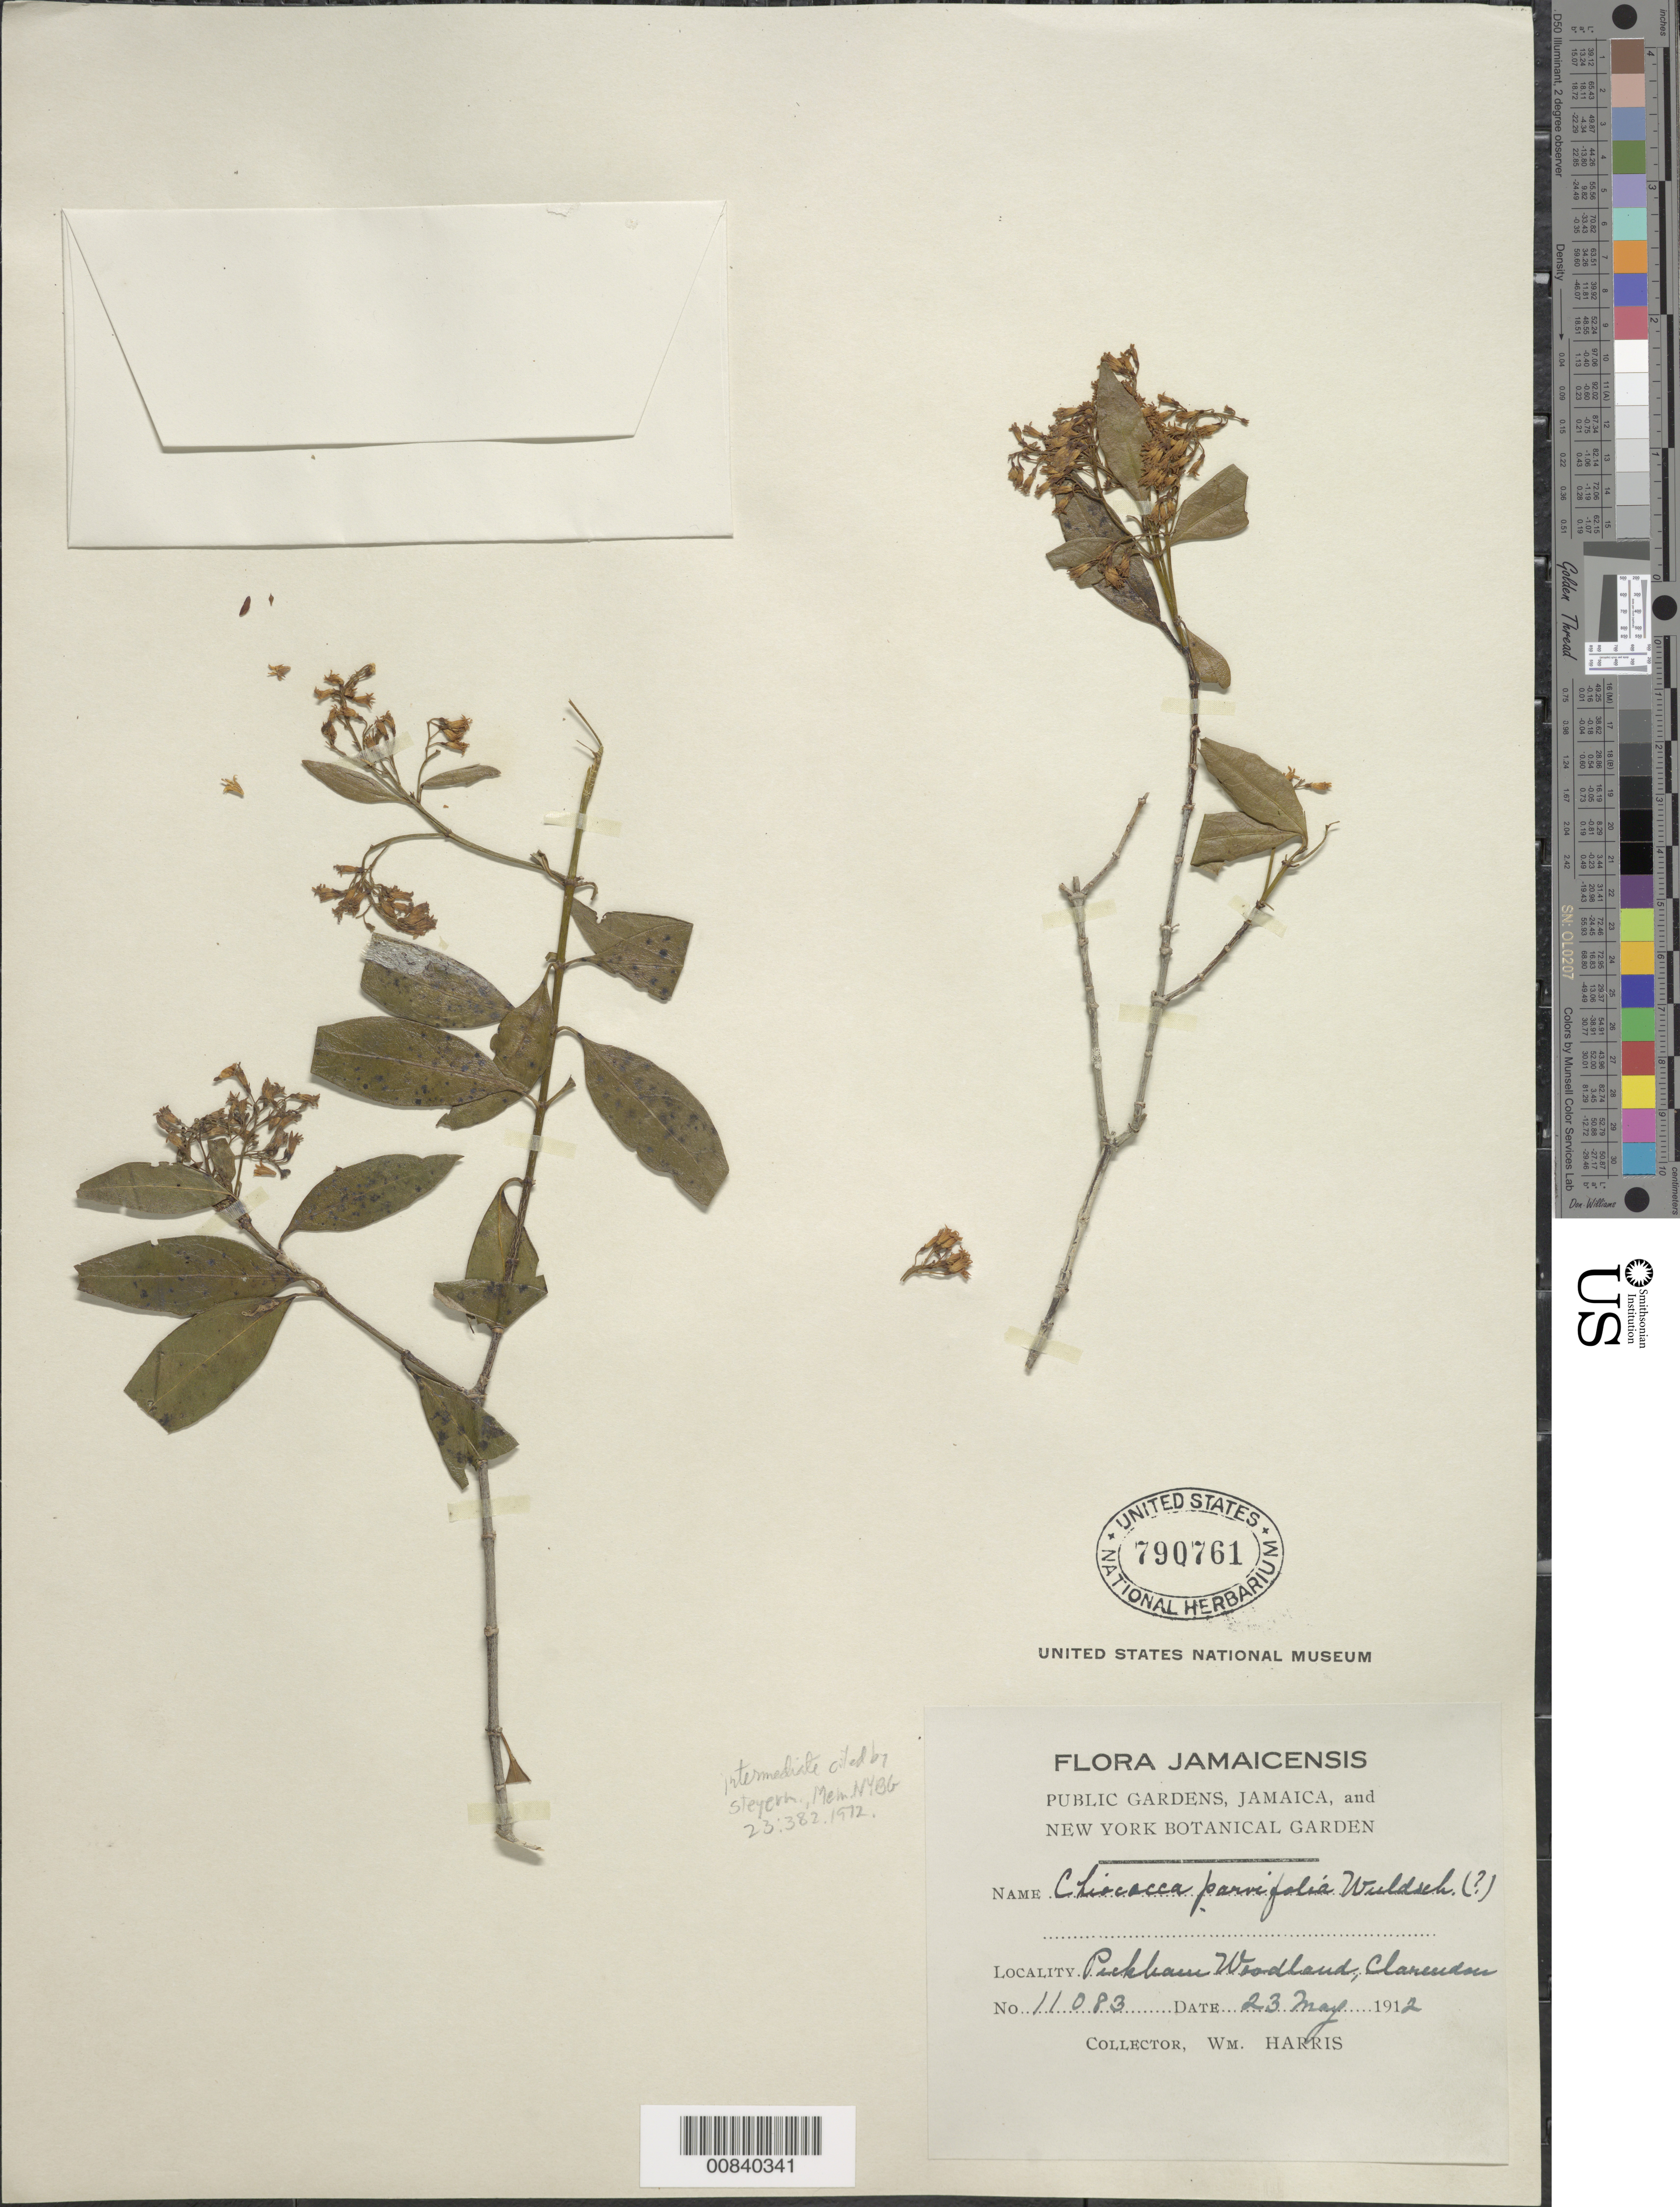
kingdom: Plantae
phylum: Tracheophyta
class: Magnoliopsida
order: Gentianales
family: Rubiaceae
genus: Chiococca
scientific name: Chiococca alba subsp. alba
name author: (L.) Hitchc.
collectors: W. H. Harris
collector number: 11083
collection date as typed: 23 May 1912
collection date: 1912-05-23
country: Jamaica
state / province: Clarendon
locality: Peckham Woods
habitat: Woodland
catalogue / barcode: US 790761